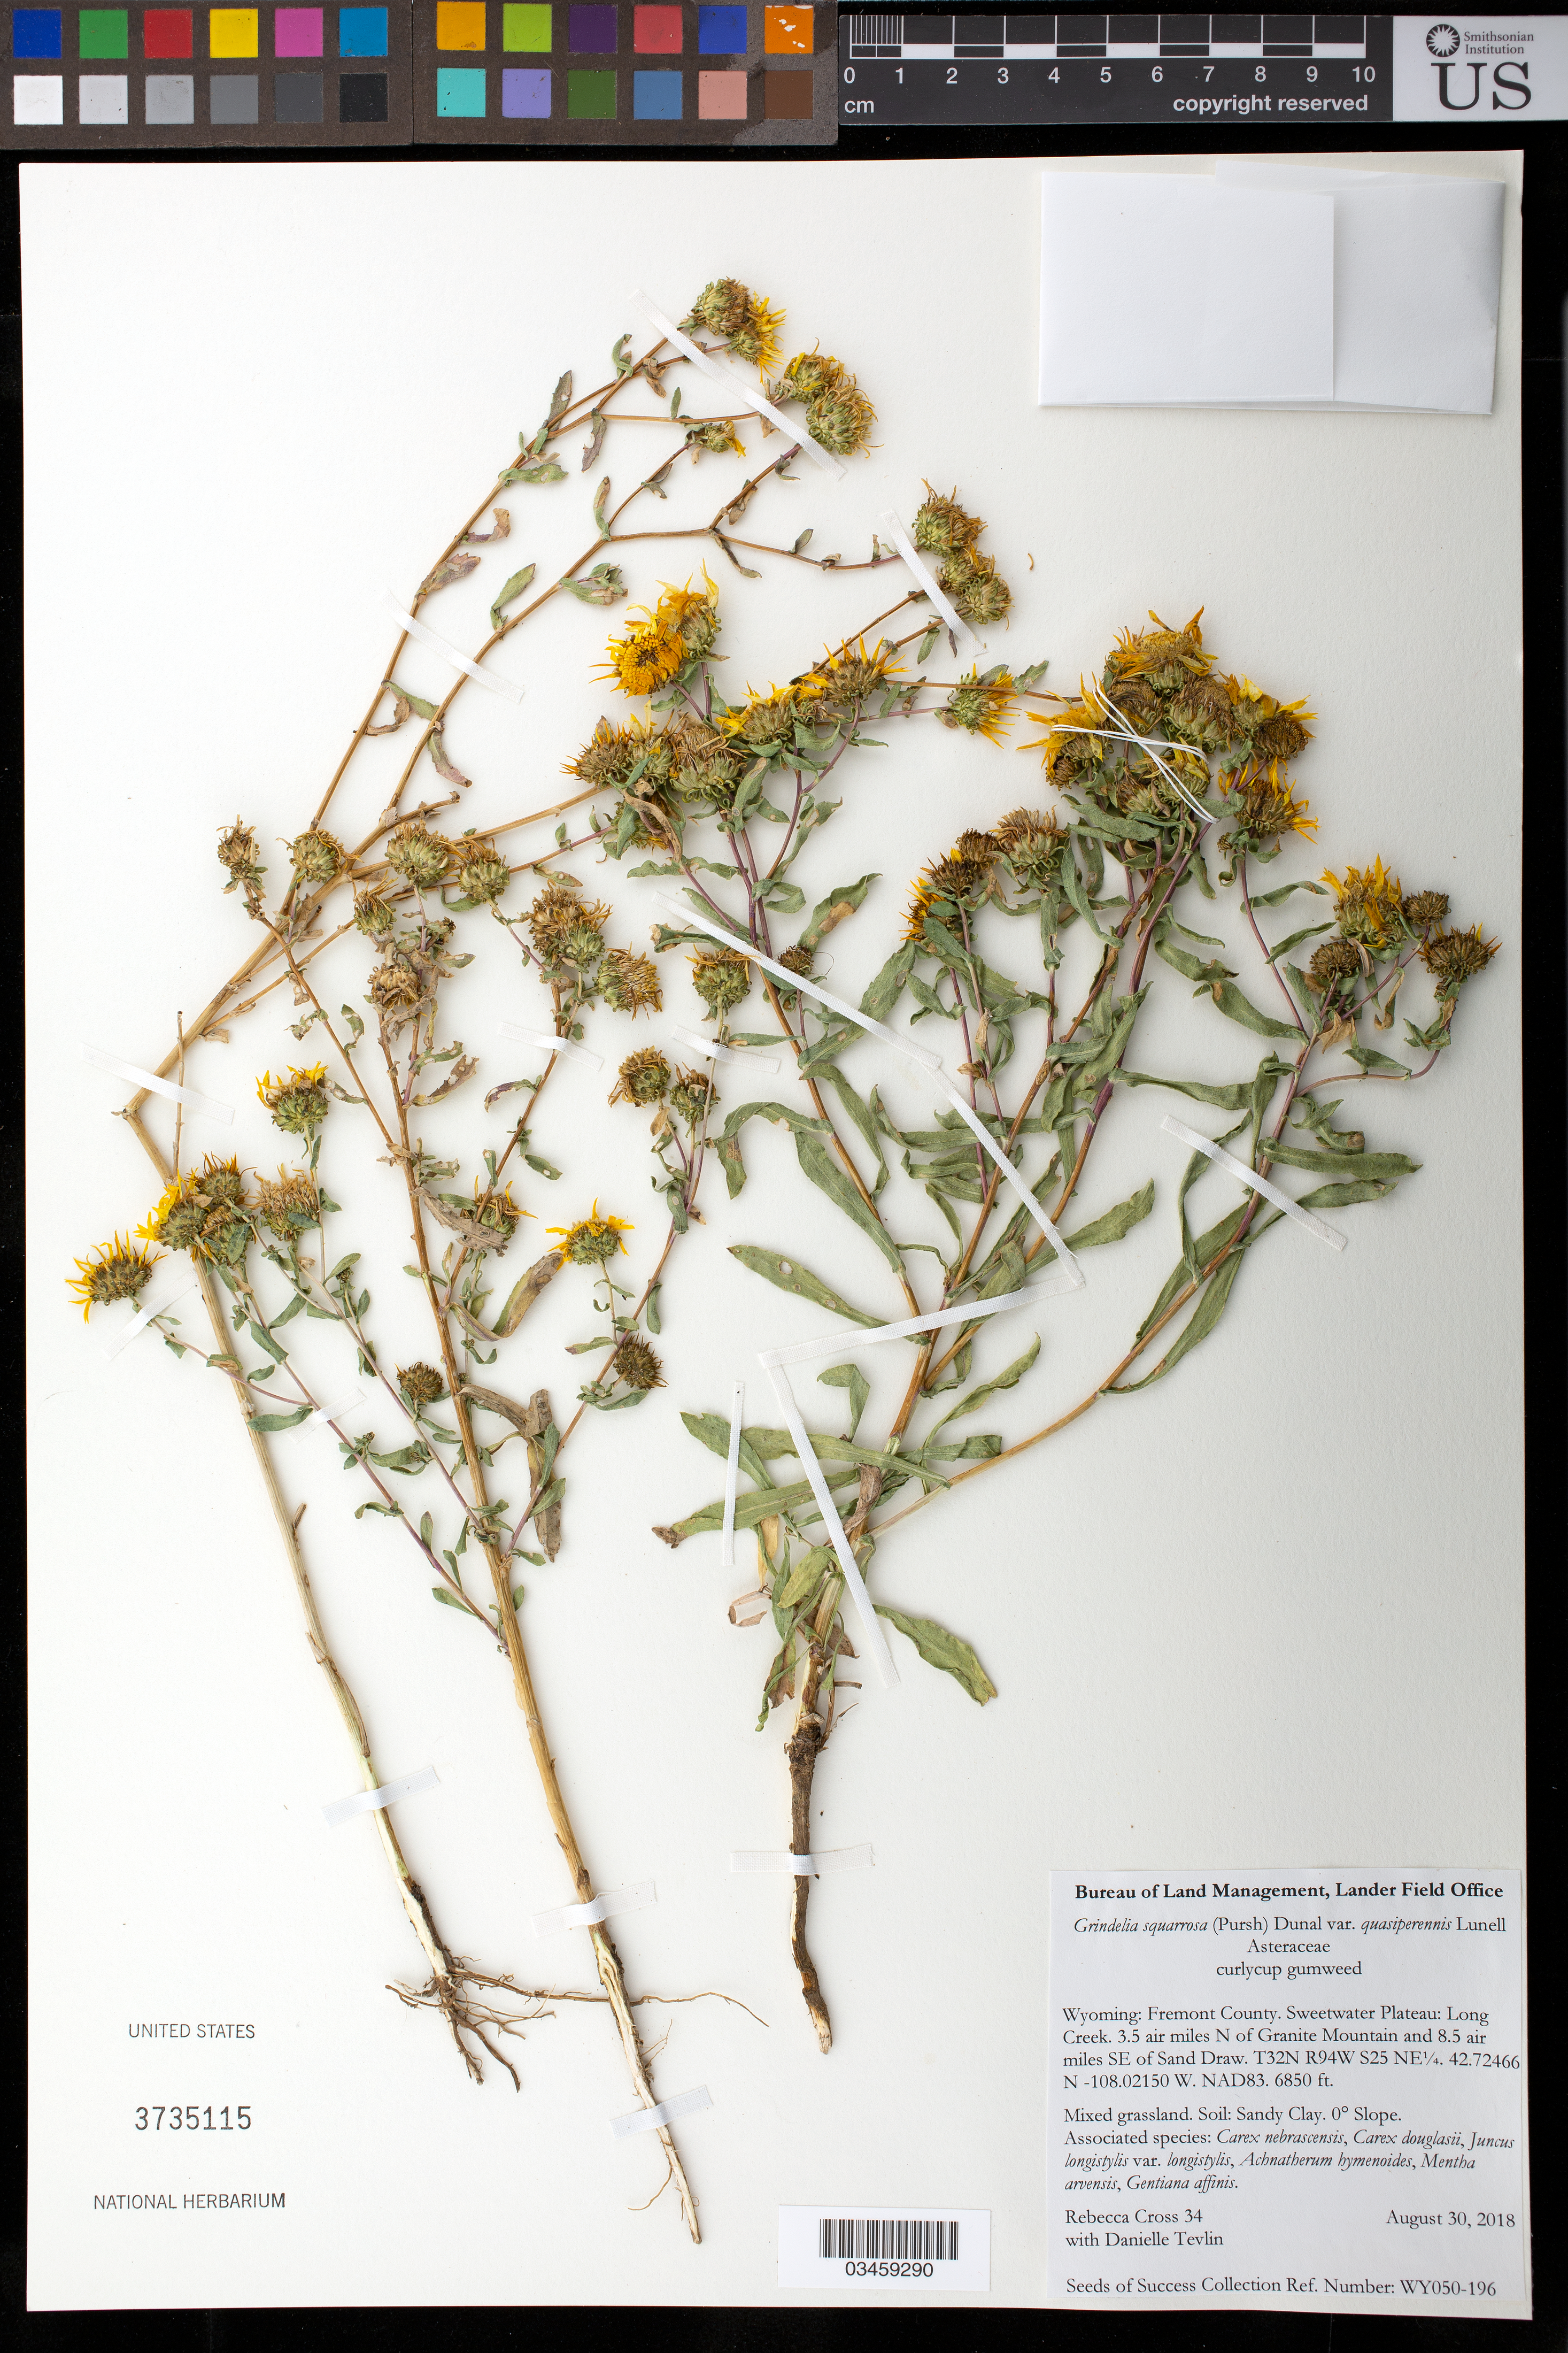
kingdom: Plantae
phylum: Tracheophyta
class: Magnoliopsida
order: Asterales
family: Asteraceae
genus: Grindelia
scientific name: Grindelia squarrosa var. quasiperennis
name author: Lunell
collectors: R. Cross & D. Tevlin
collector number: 34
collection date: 2018-08-30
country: United States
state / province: Wyoming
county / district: Fremont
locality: Sweetwater Plateau, Long Creek, 3.5 air mi. N of Granite Mt and 8.5 air mi. SE of Sand Draw T32N R94W S25 NE1/4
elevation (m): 2088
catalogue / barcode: US 3735115